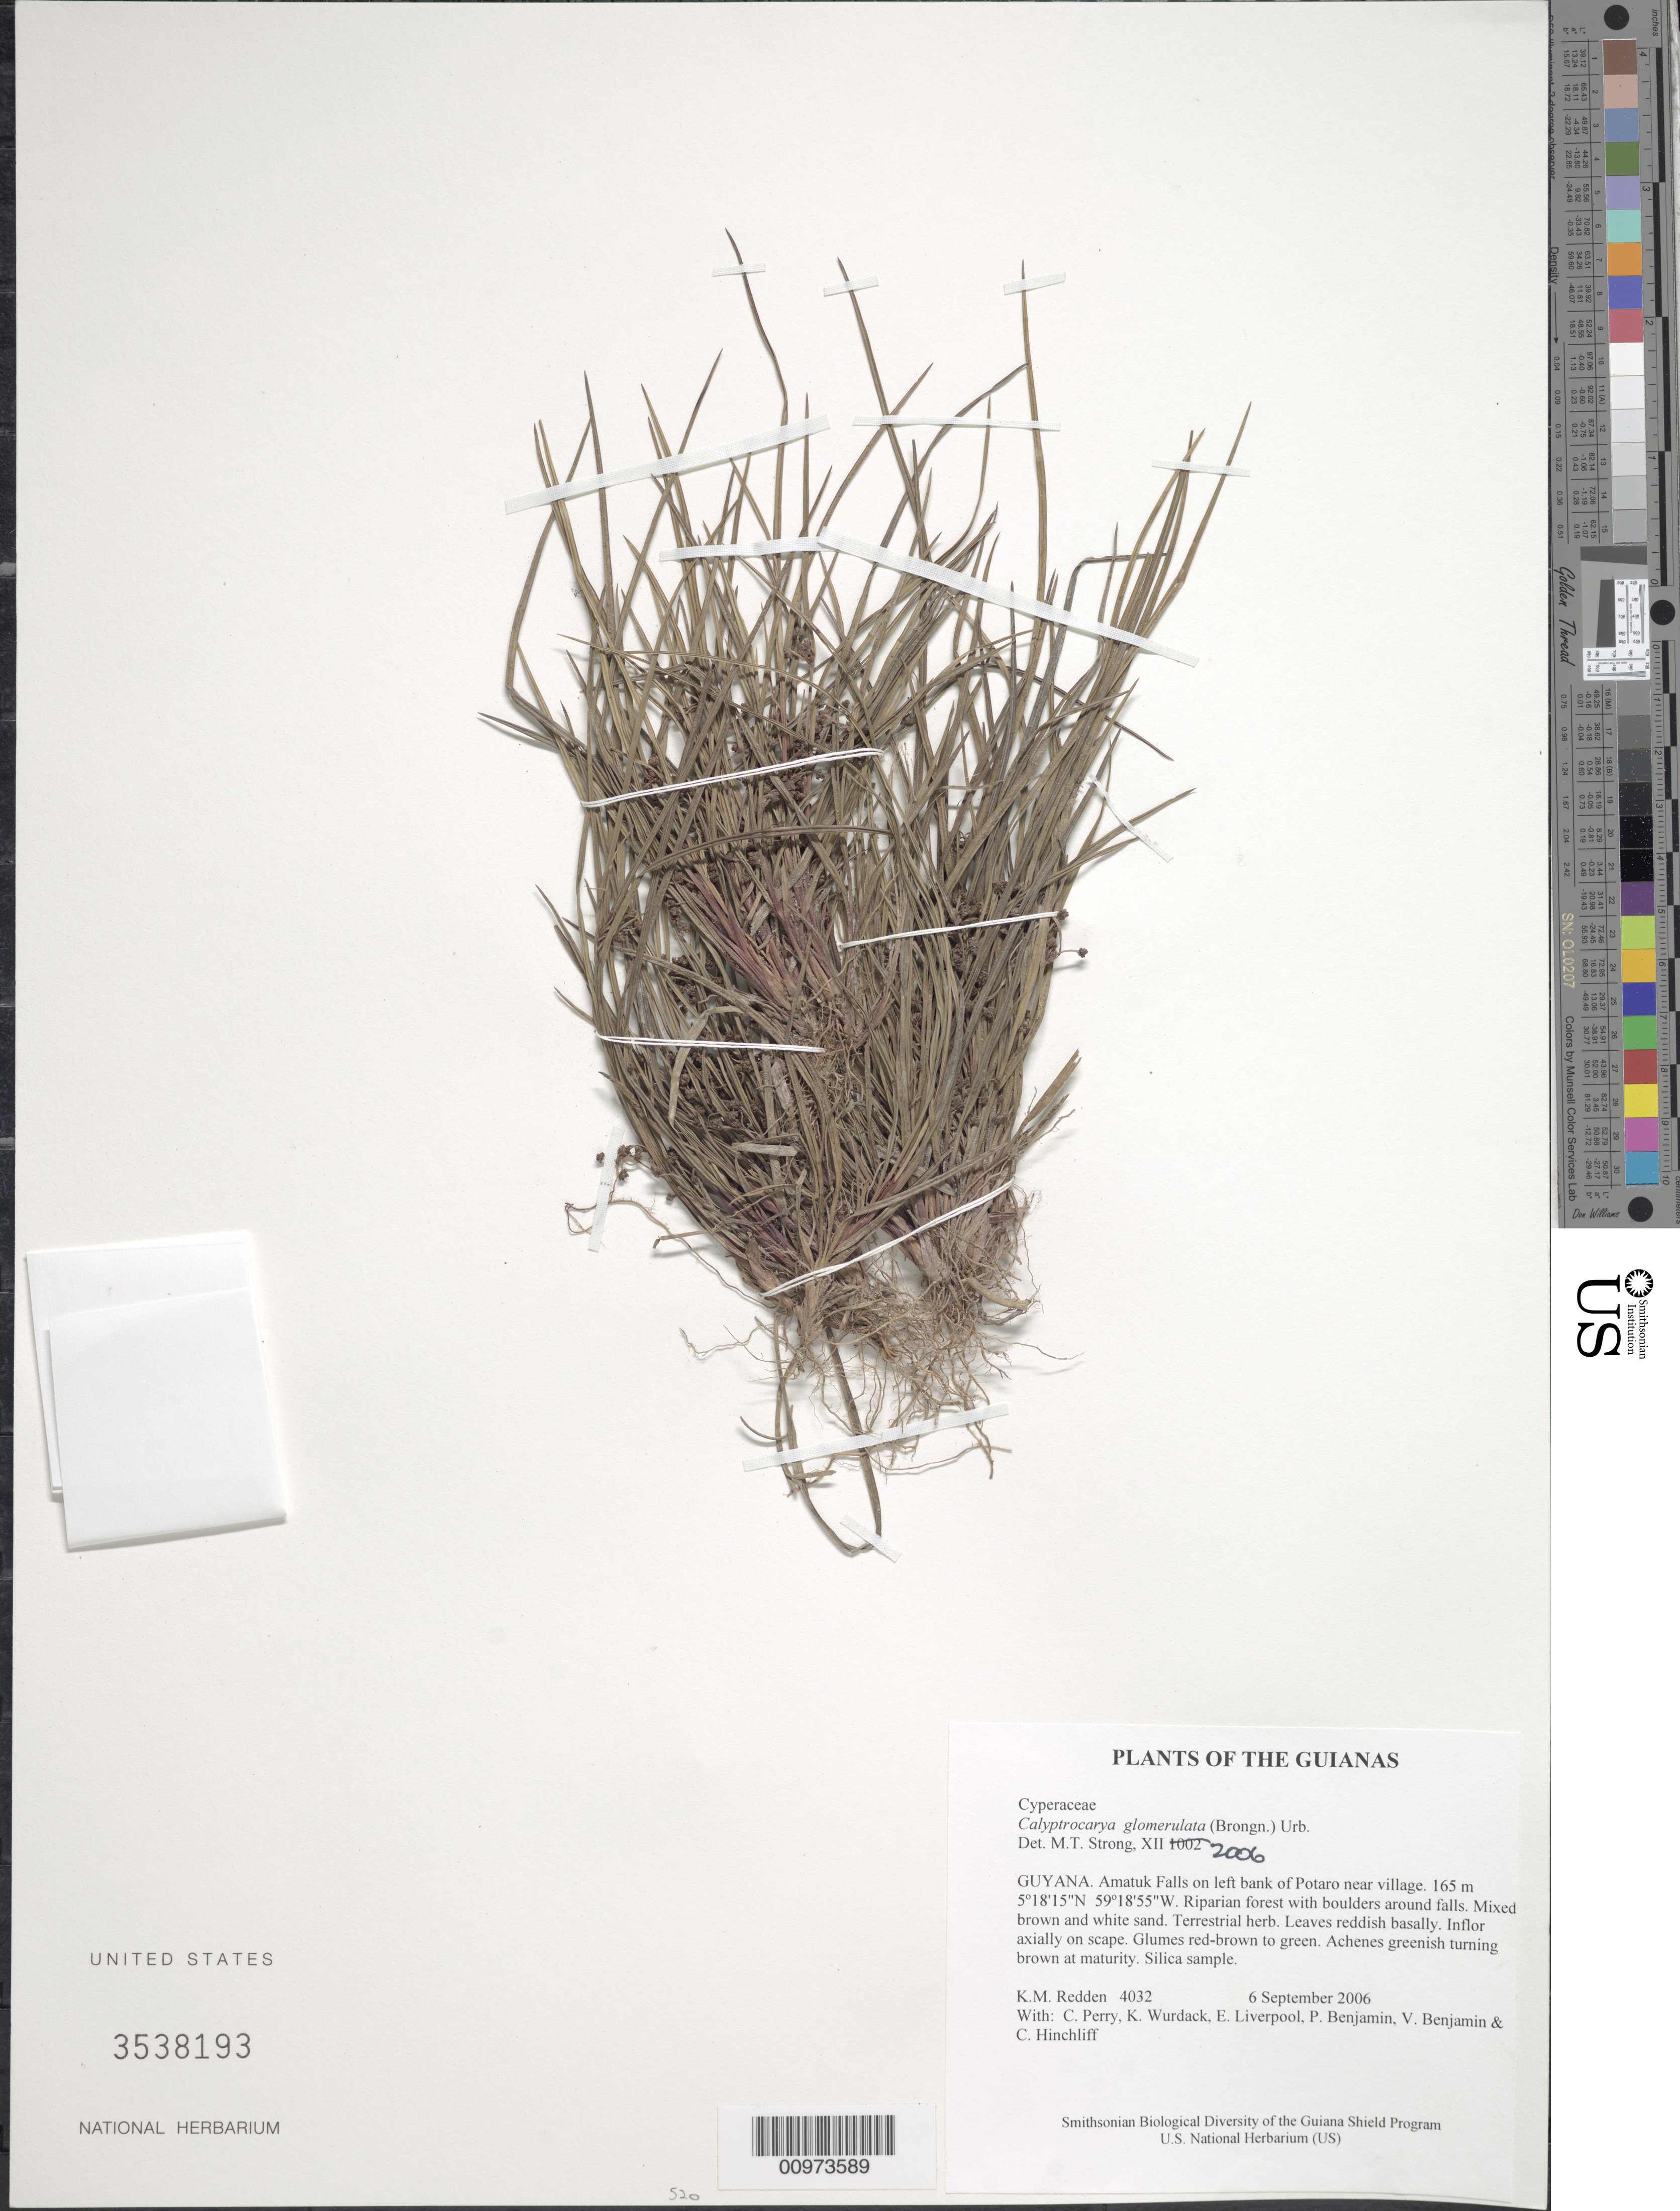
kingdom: Plantae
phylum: Tracheophyta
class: Liliopsida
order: Poales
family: Cyperaceae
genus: Calyptrocarya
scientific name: Calyptrocarya glomerulata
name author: (Brongn.) Urb.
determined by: Strong, M. T., (US), Smithsonian Institution - National Museum of Natural History (UNITED STATES)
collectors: K. M. Redden, C. Perry, K. Wurdack, E. Liverpool, P. Benjamin, V. Benjamin & C. E. Hinchliff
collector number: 4032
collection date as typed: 6 September 2006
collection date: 2006-09-06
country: Guyana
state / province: Potaro-Siparuni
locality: Amatuk Falls on left bank of Potaro near village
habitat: Riparian forest with boulders around falls. Mixed brown and white sand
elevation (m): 165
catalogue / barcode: US 3538193